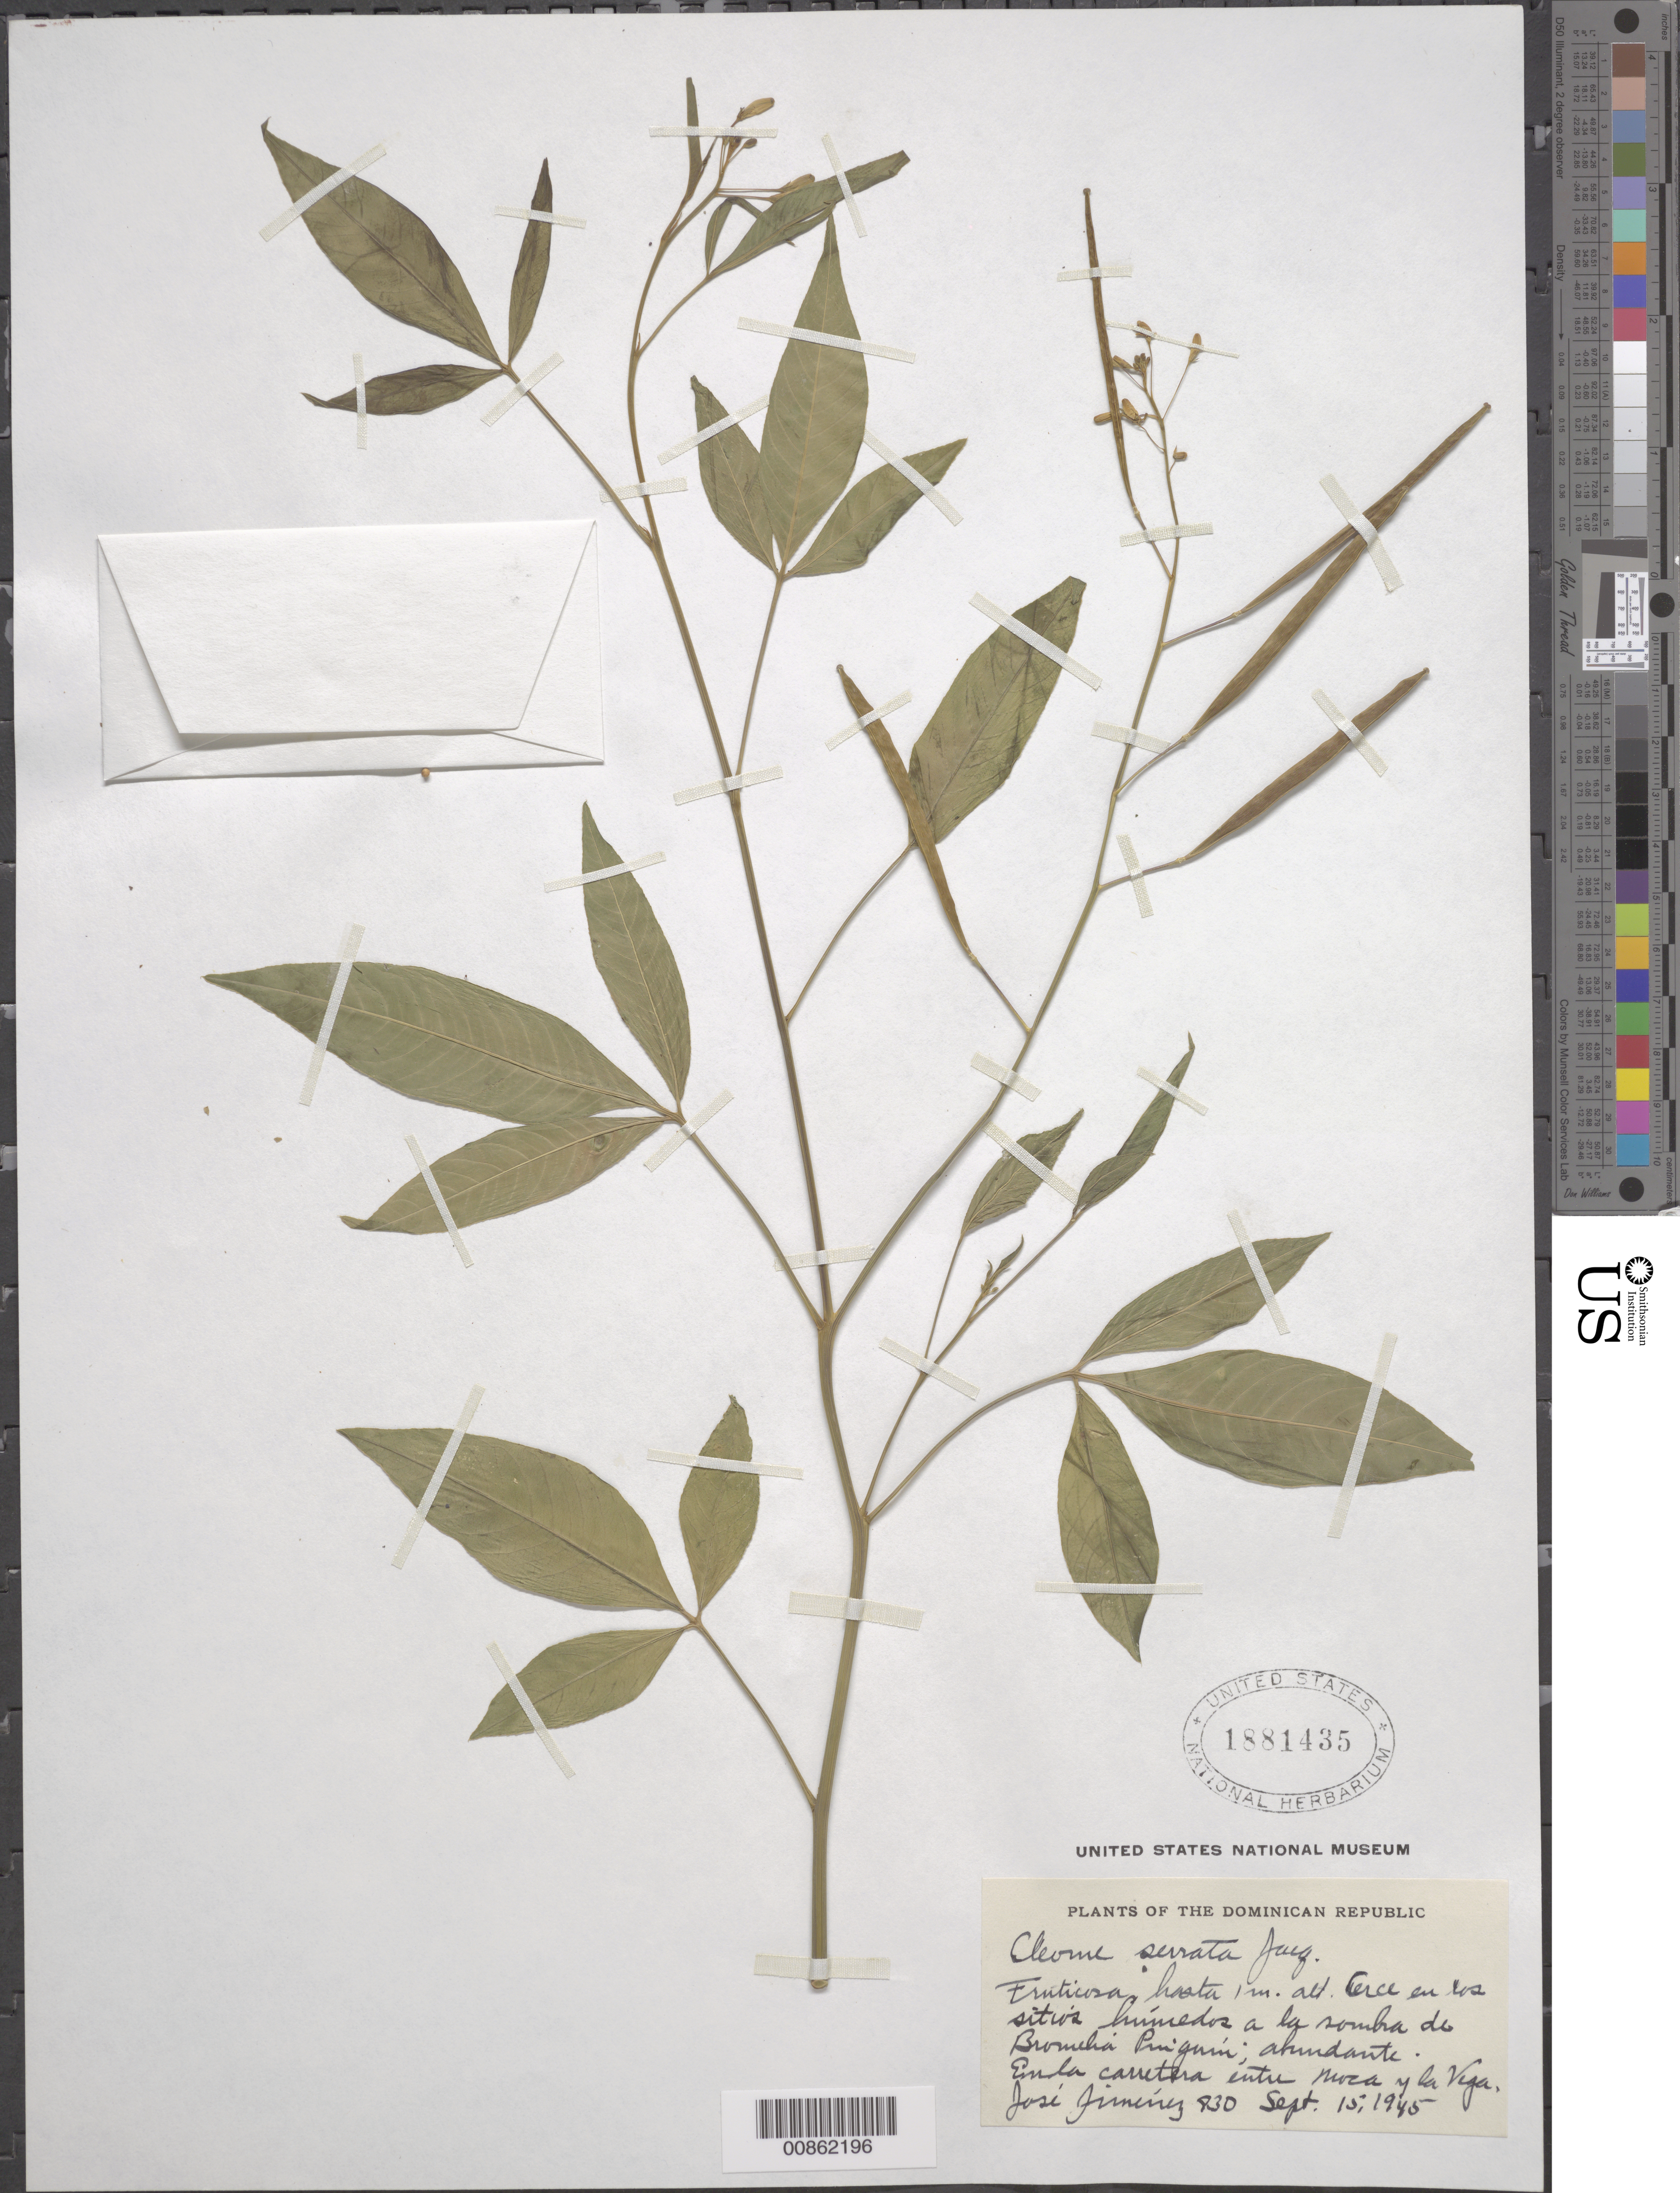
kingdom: Plantae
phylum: Tracheophyta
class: Magnoliopsida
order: Brassicales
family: Cleomaceae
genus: Cleoserrata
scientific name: Cleoserrata serrata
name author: (Jacq.) Iltis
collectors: J. J. Jiménez Almonte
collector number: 830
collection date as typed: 15 Sep 1945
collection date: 1945-09-15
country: Dominican Republic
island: Hispaniola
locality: En la carretera entre Moca y La Vega.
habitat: Crece en los sitios húmedos a la sombra de Bromelia Pinguin.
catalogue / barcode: US 1881435